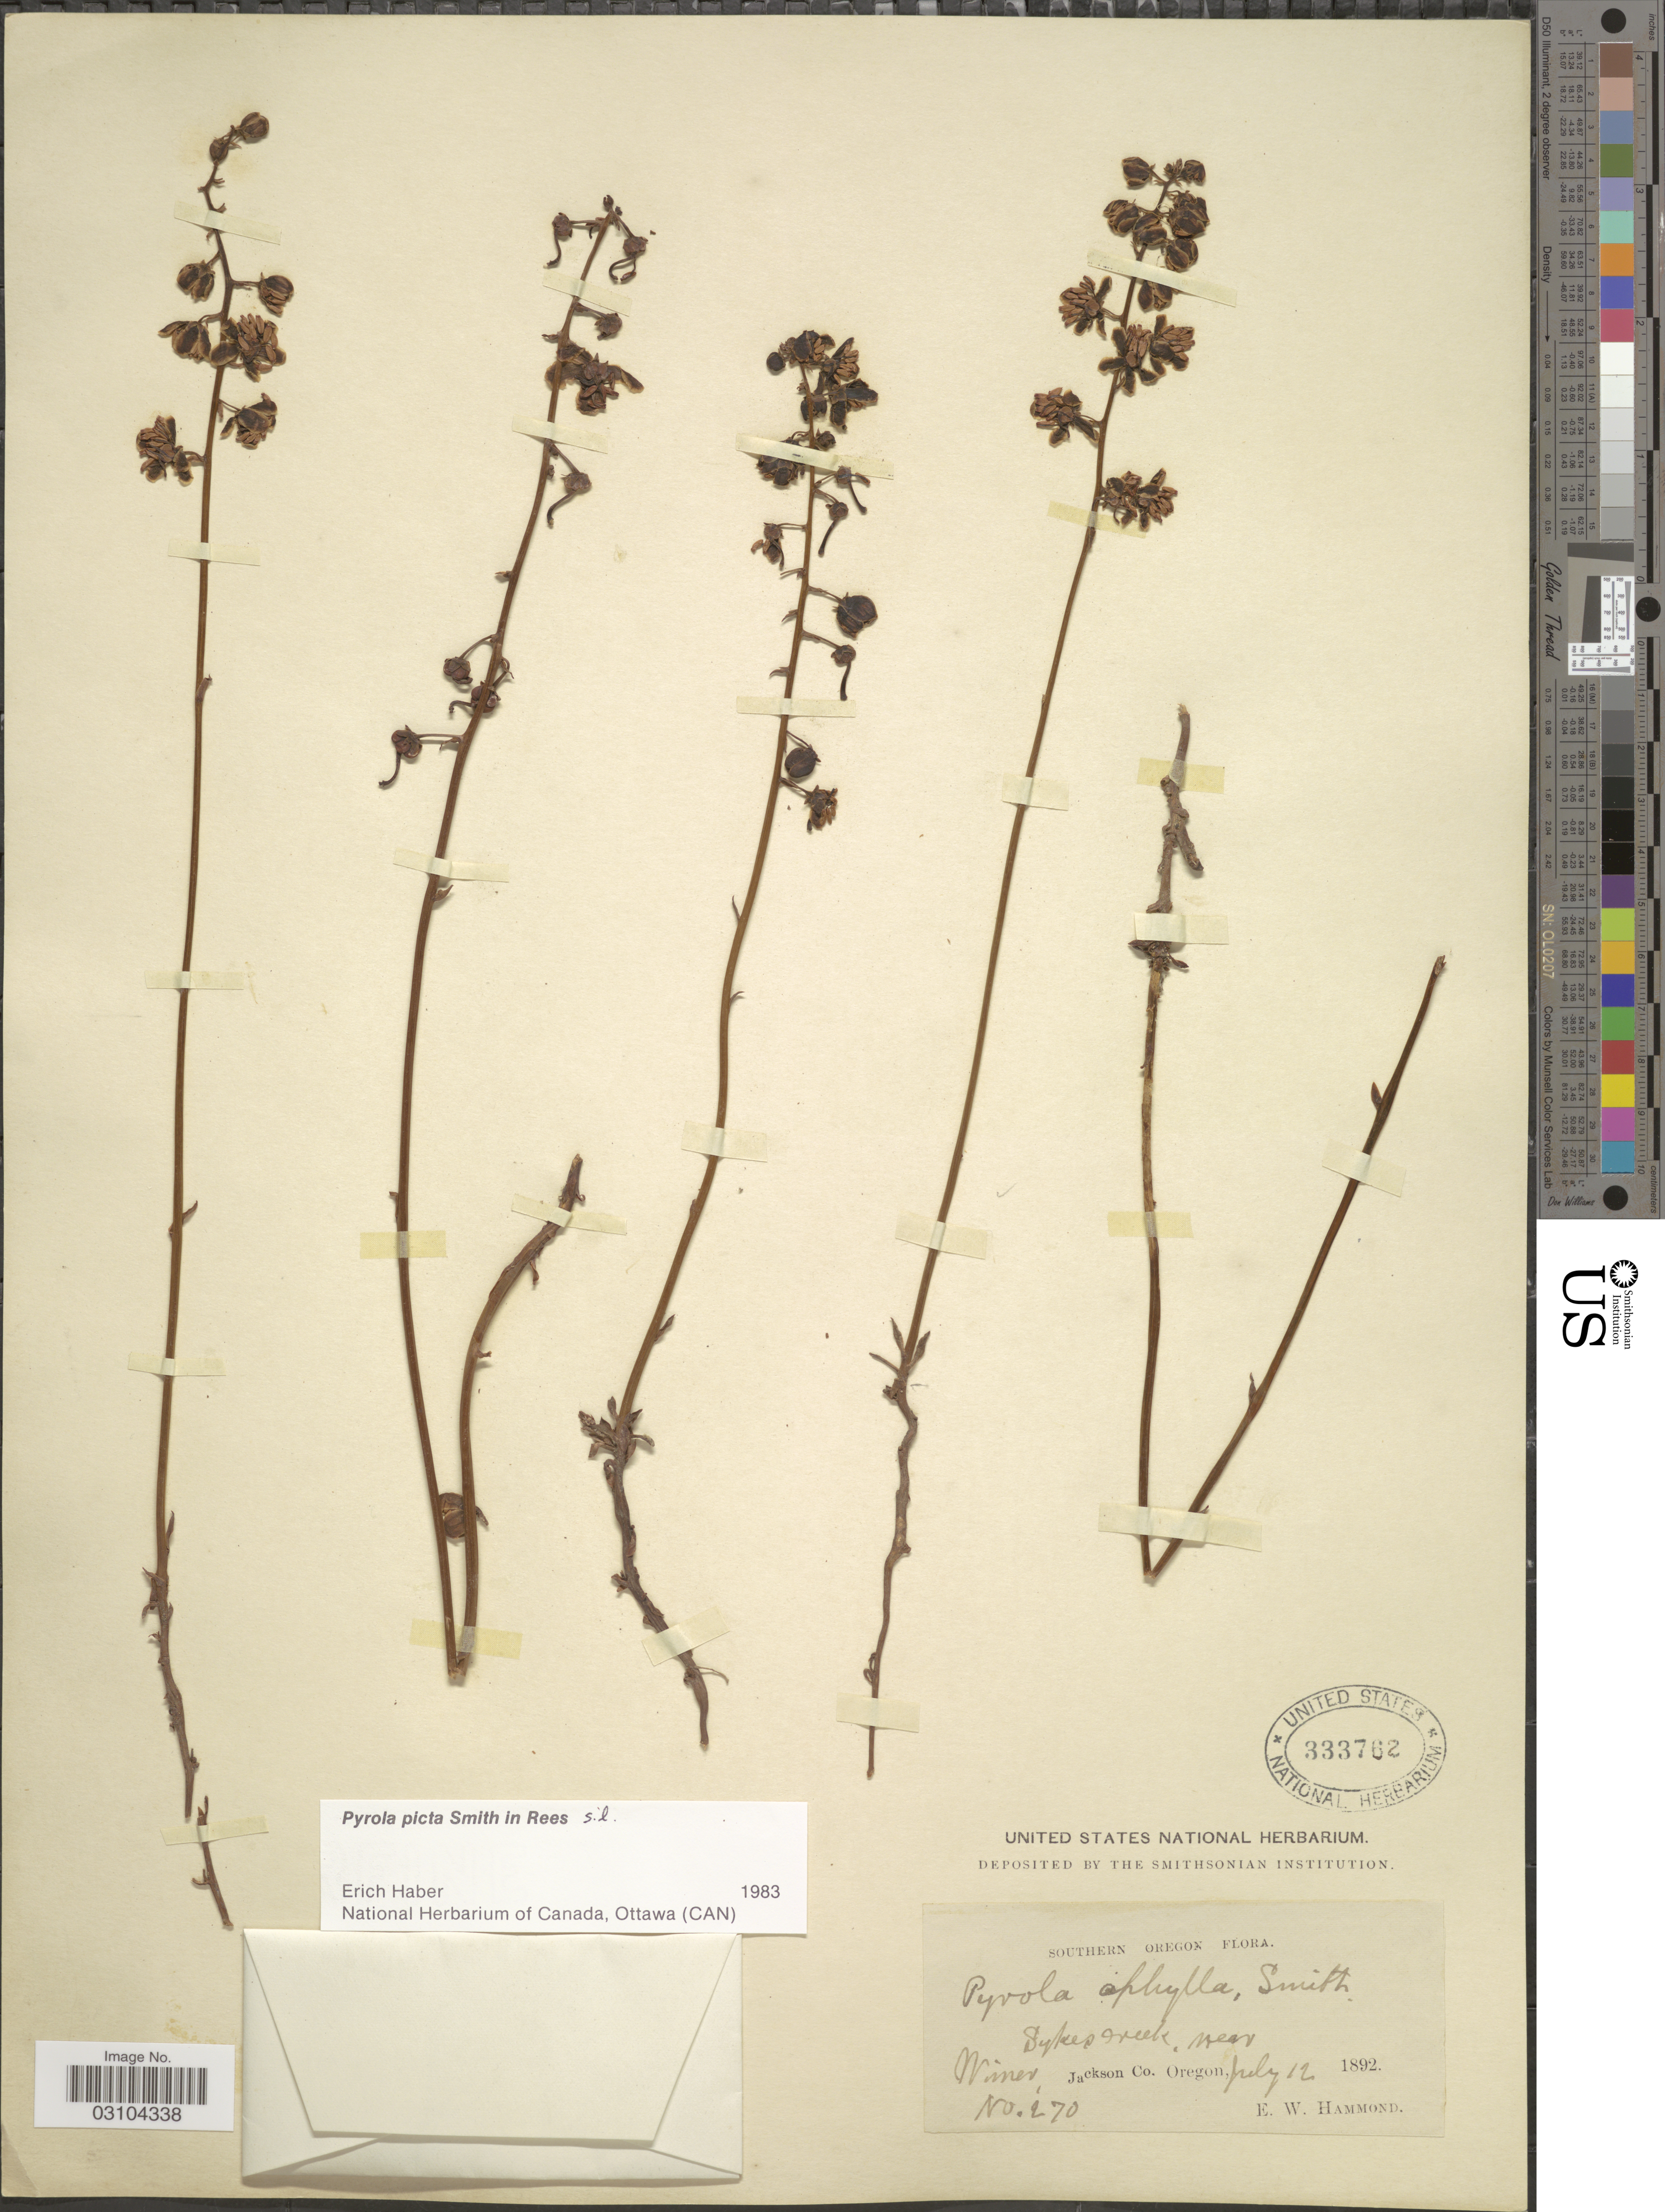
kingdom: Plantae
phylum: Tracheophyta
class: Magnoliopsida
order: Ericales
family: Ericaceae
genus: Pyrola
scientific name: Pyrola picta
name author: Sm. in Rees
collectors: E. Hammond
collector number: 270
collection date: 1892-07-12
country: United States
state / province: Oregon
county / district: Jackson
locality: Southern Oregon. Sykes Creek, near Winer, Jackson Co.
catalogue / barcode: US 333762